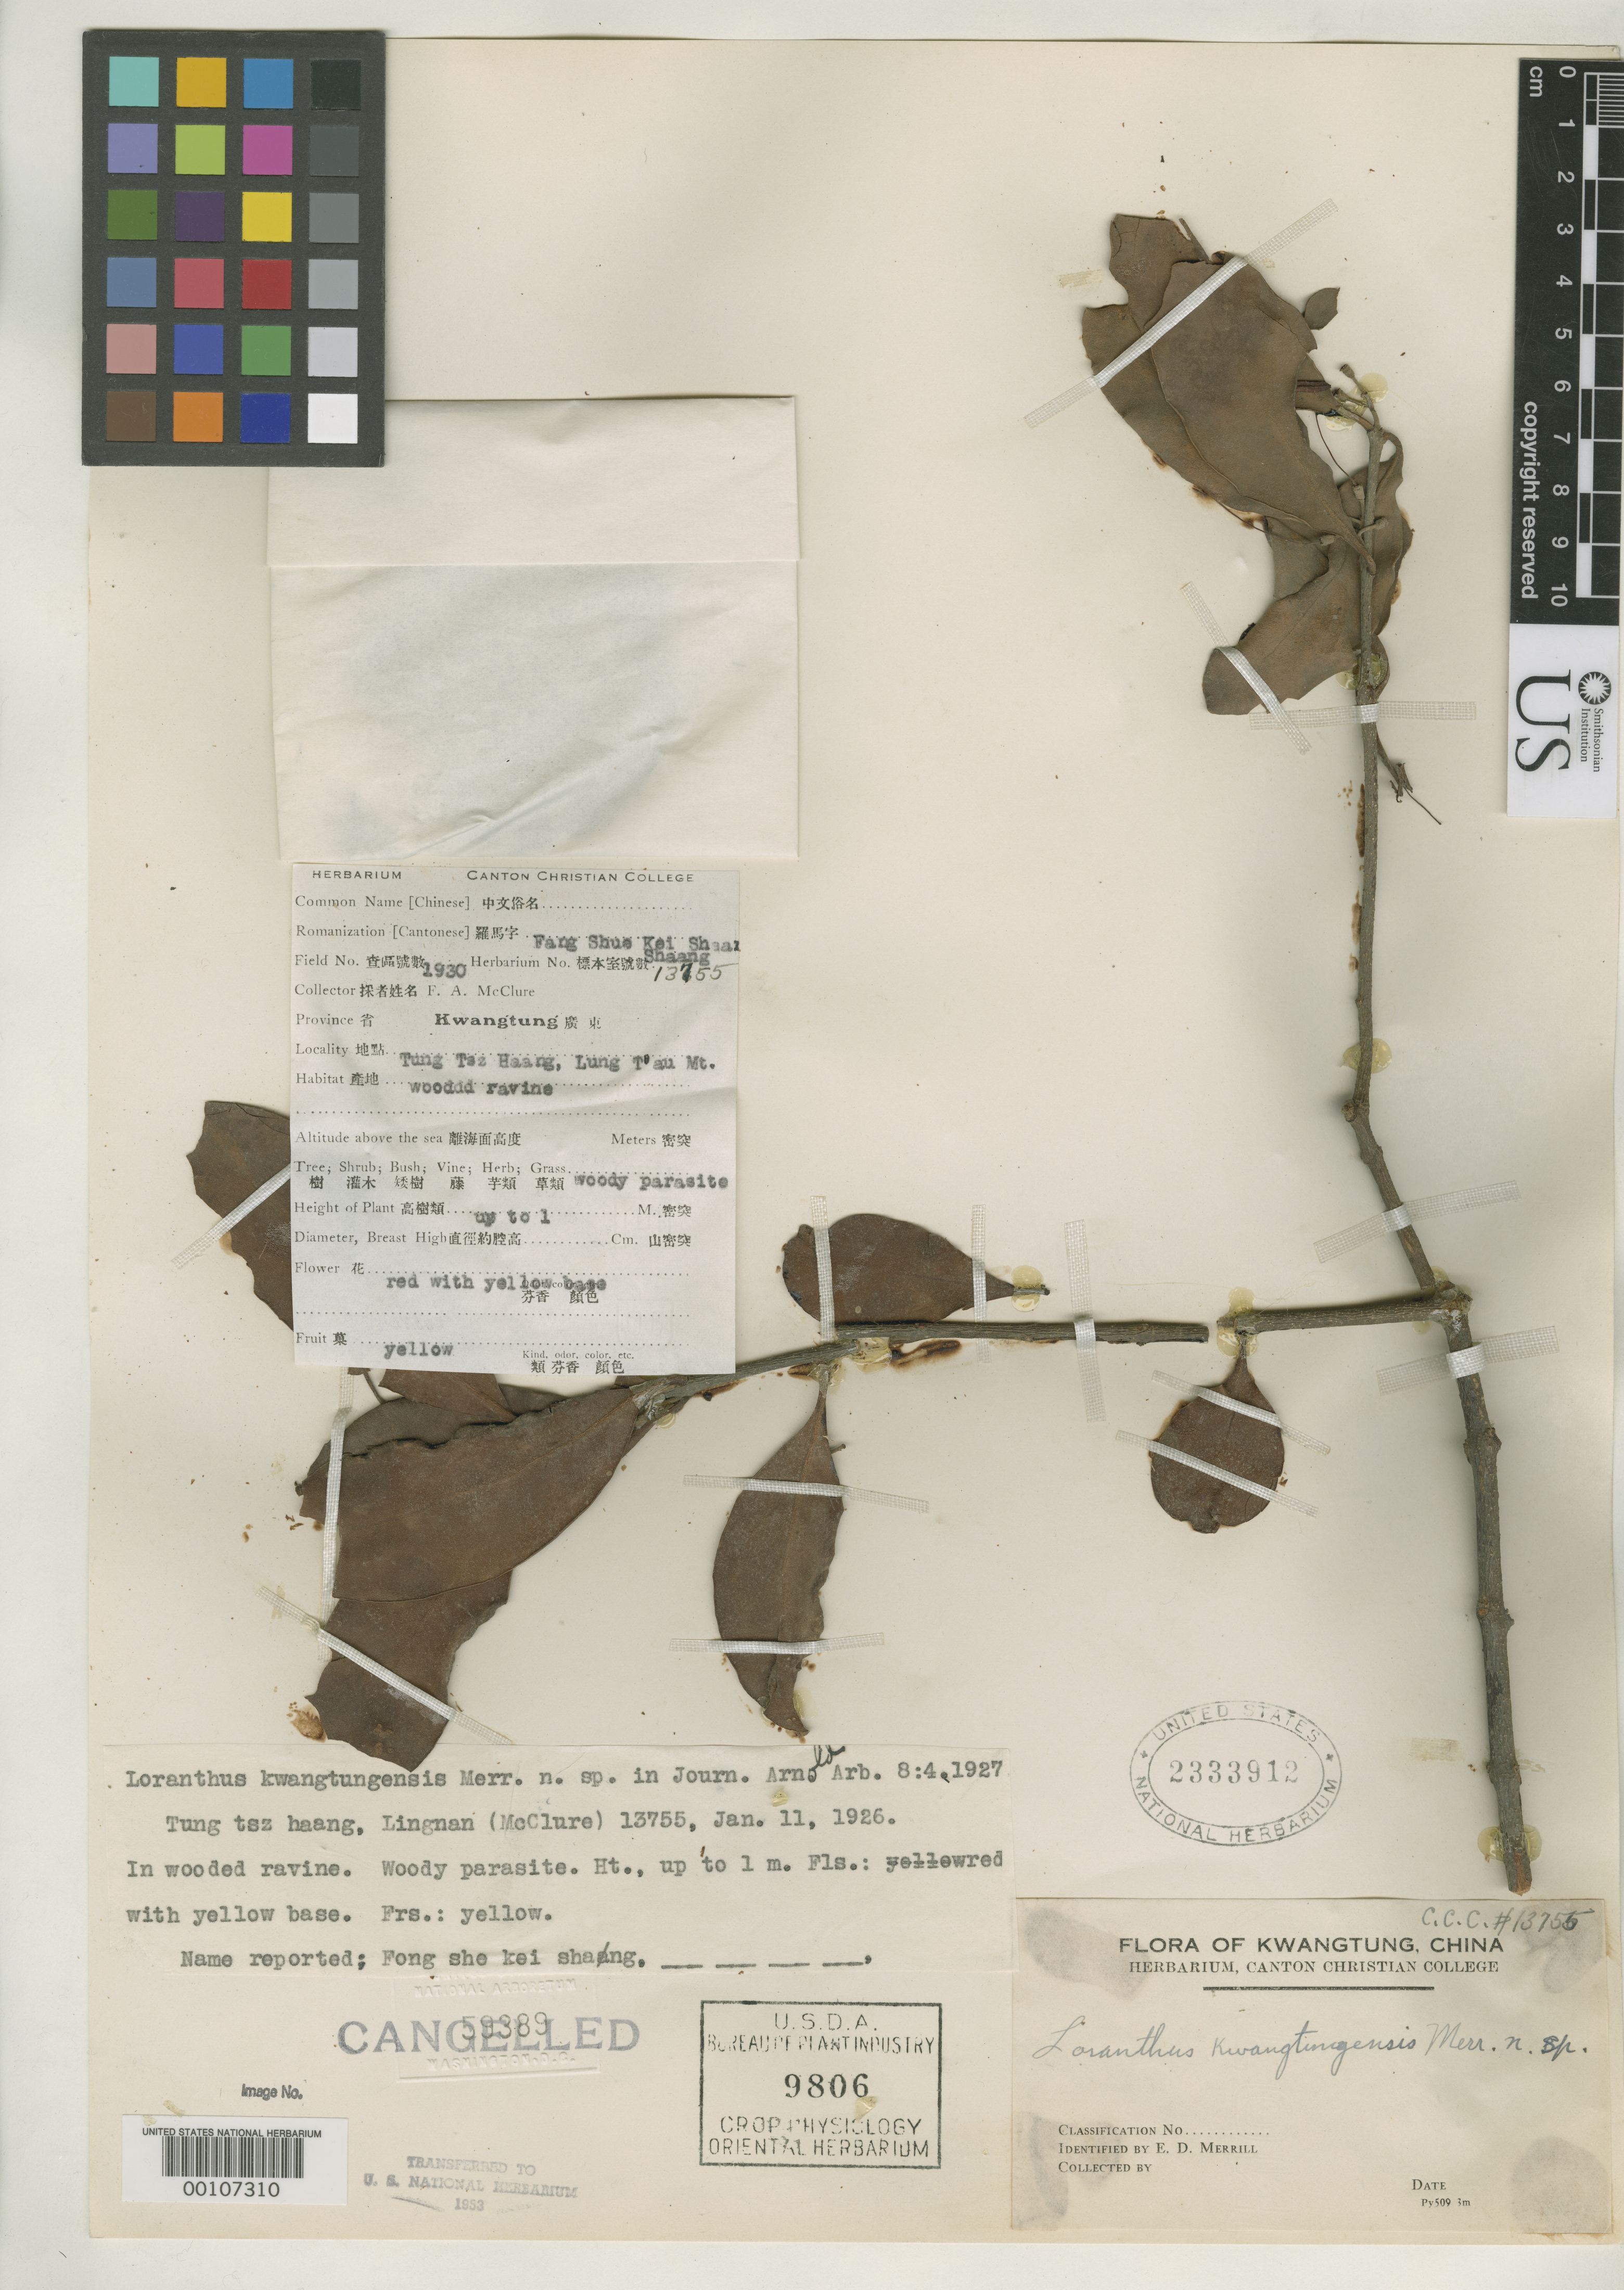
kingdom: Plantae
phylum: Tracheophyta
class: Magnoliopsida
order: Santalales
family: Loranthaceae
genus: Loranthus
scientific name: Loranthus kwangtungensis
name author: Merr.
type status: Isotype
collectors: F. A. McClure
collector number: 1930 [C.C.C. 13755]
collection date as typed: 11 Jan 1926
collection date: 1926-01-11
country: China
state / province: Guangdong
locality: Tung Tsz Haang, Lung T'au Mt.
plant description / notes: Specimen ex U.S. National Arboretum, previously recorded as holotype. According to introduction (p. 3), "The study set of these collections is deposited in the Herbarium of the University of California, but the actual types of those species based on the Wulsin Expedition collections are in the United States National Herbarium." Note that this specimen is NOT from the Wulsin Expedition and is not the holotype! Holotype is probably at UC (but protologue does not specify).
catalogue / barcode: US 2333912